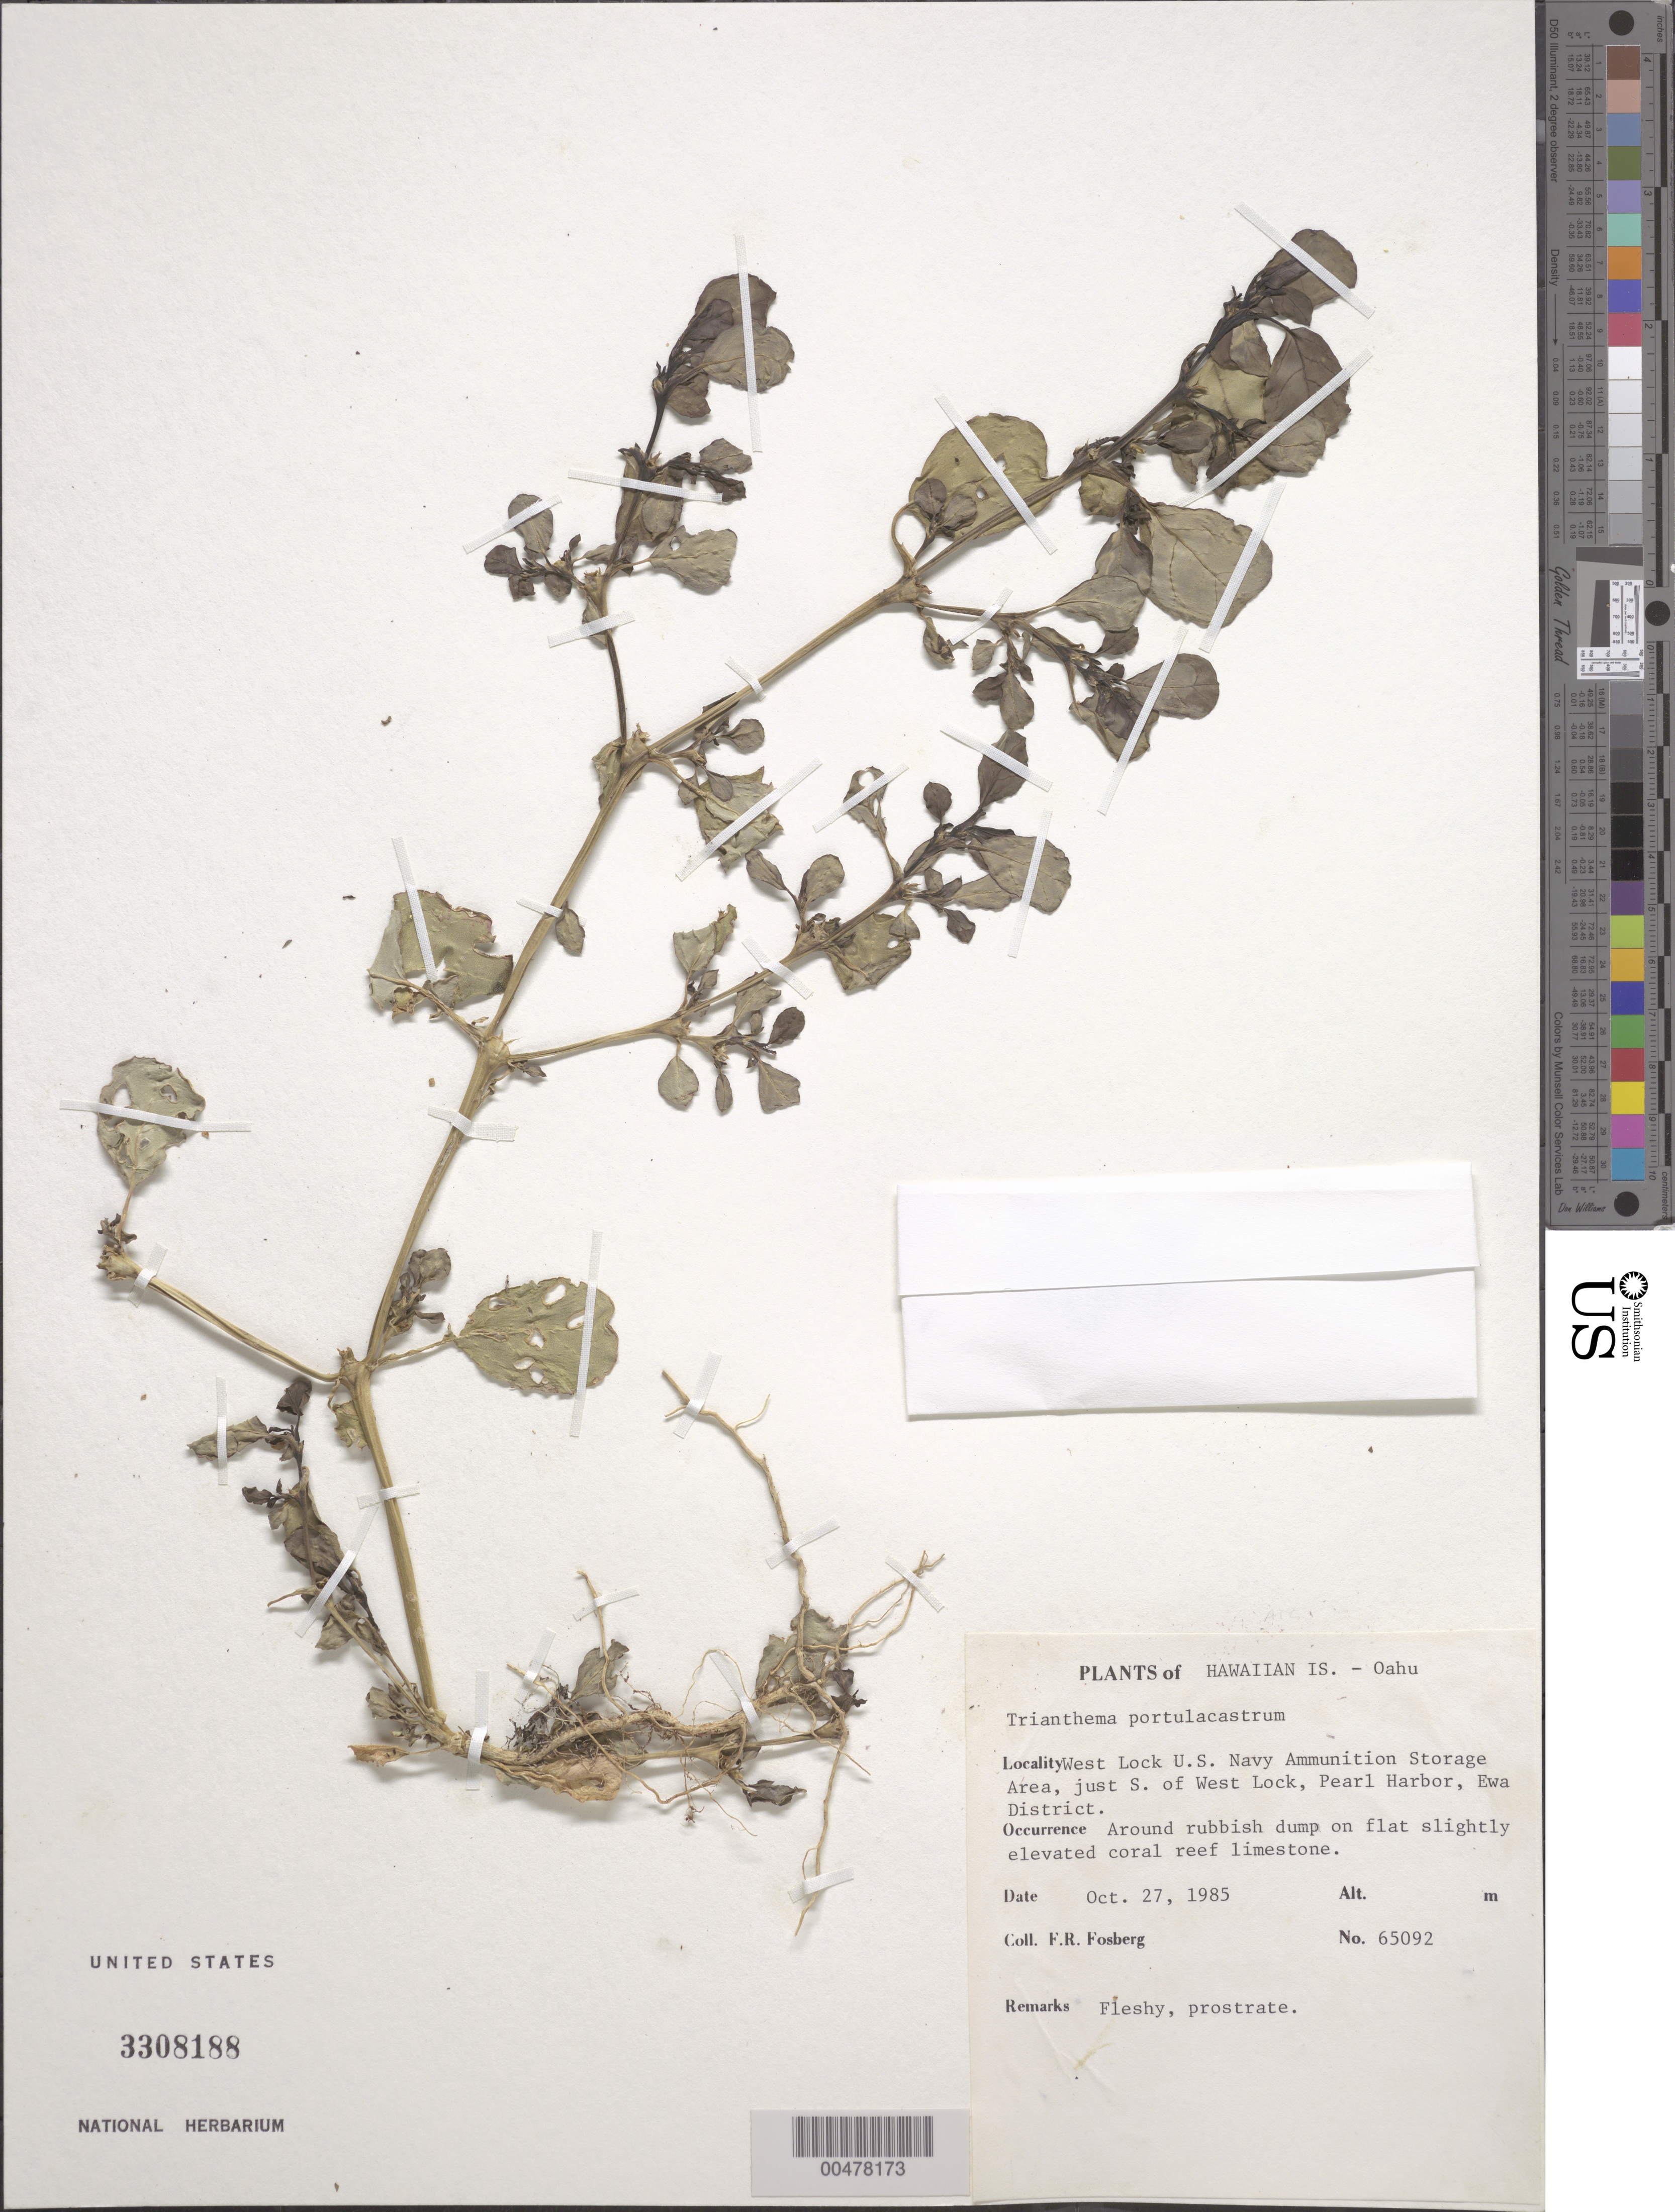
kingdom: Plantae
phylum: Tracheophyta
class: Magnoliopsida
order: Caryophyllales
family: Aizoaceae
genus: Trianthema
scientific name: Trianthema portulacastrum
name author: L.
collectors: F. R. Fosberg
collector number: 65092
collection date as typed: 27 Oct 1985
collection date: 1985-10-27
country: United States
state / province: Hawaii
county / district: Honolulu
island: Oahu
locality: W Lock US Navy Ammunition Storage Area, just S of W Lock, Pearl Harbor, Ewa Dist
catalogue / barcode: US 3308188